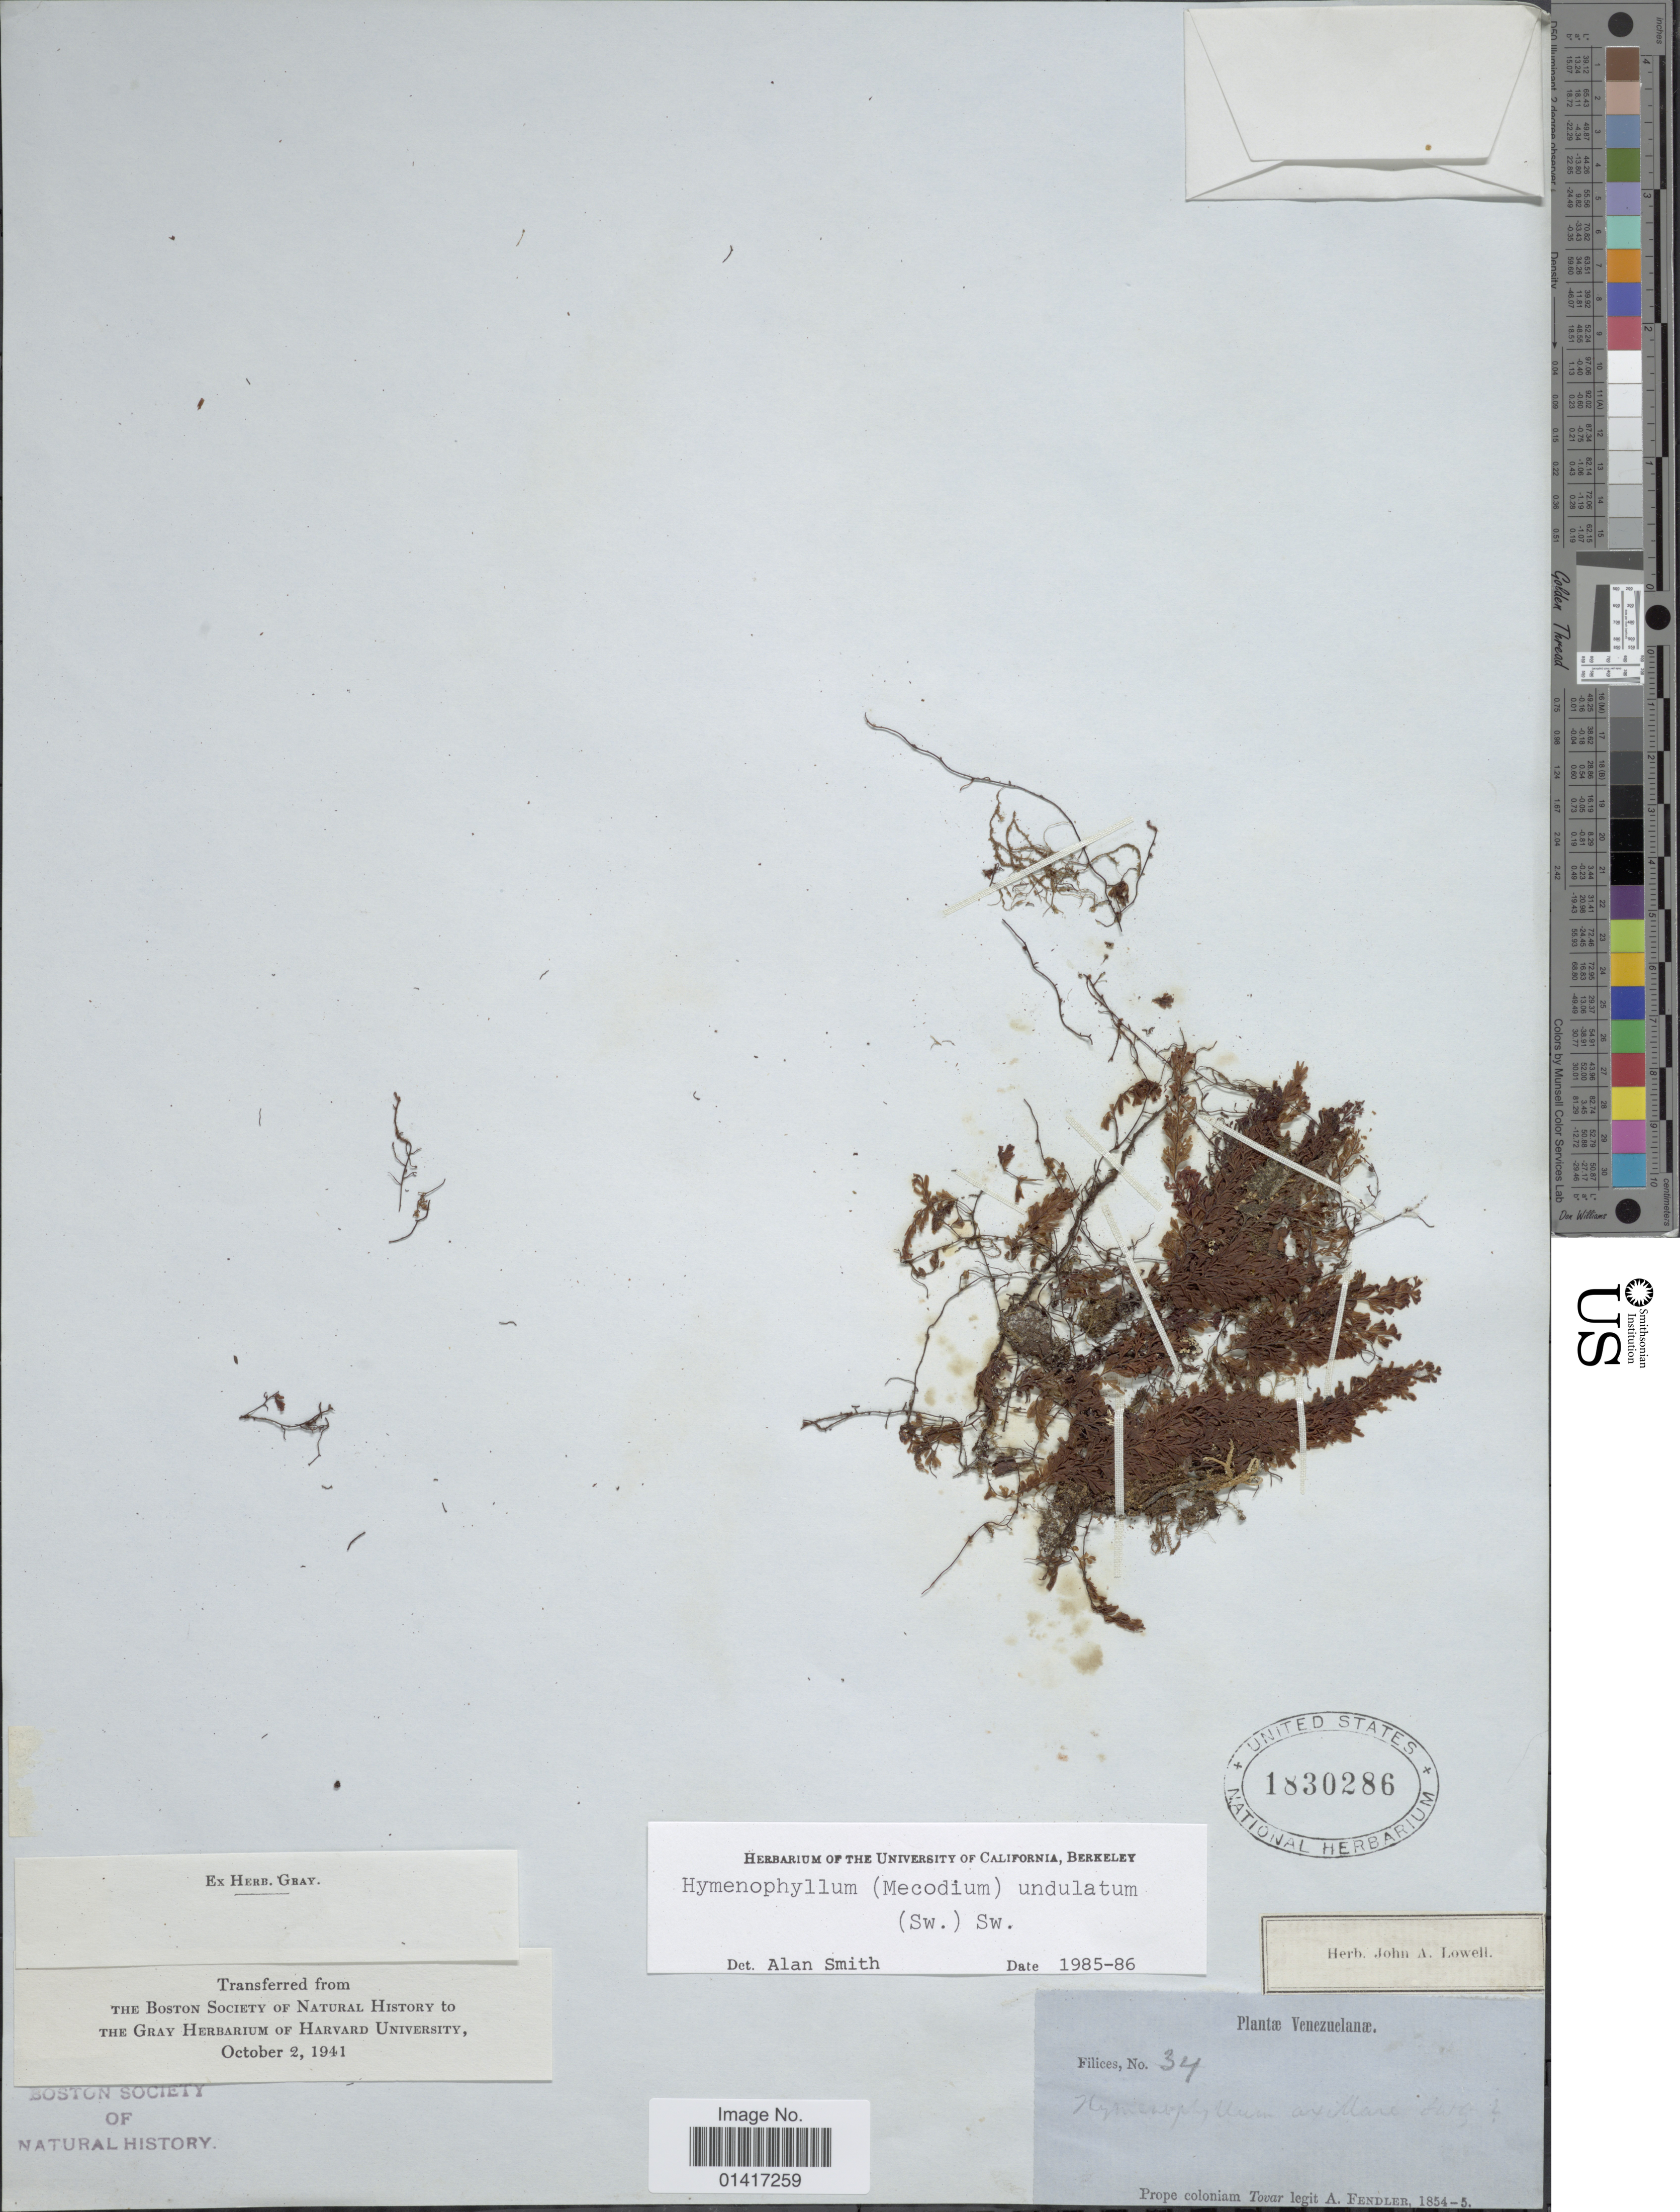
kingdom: Plantae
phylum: Tracheophyta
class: Polypodiopsida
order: Hymenophyllales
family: Hymenophyllaceae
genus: Hymenophyllum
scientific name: Hymenophyllum undulatum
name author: (Sw.) Sw.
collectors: A. Fendler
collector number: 34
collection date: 1854-04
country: Venezuela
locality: Prope coloniam Tovar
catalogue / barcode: US 1830286